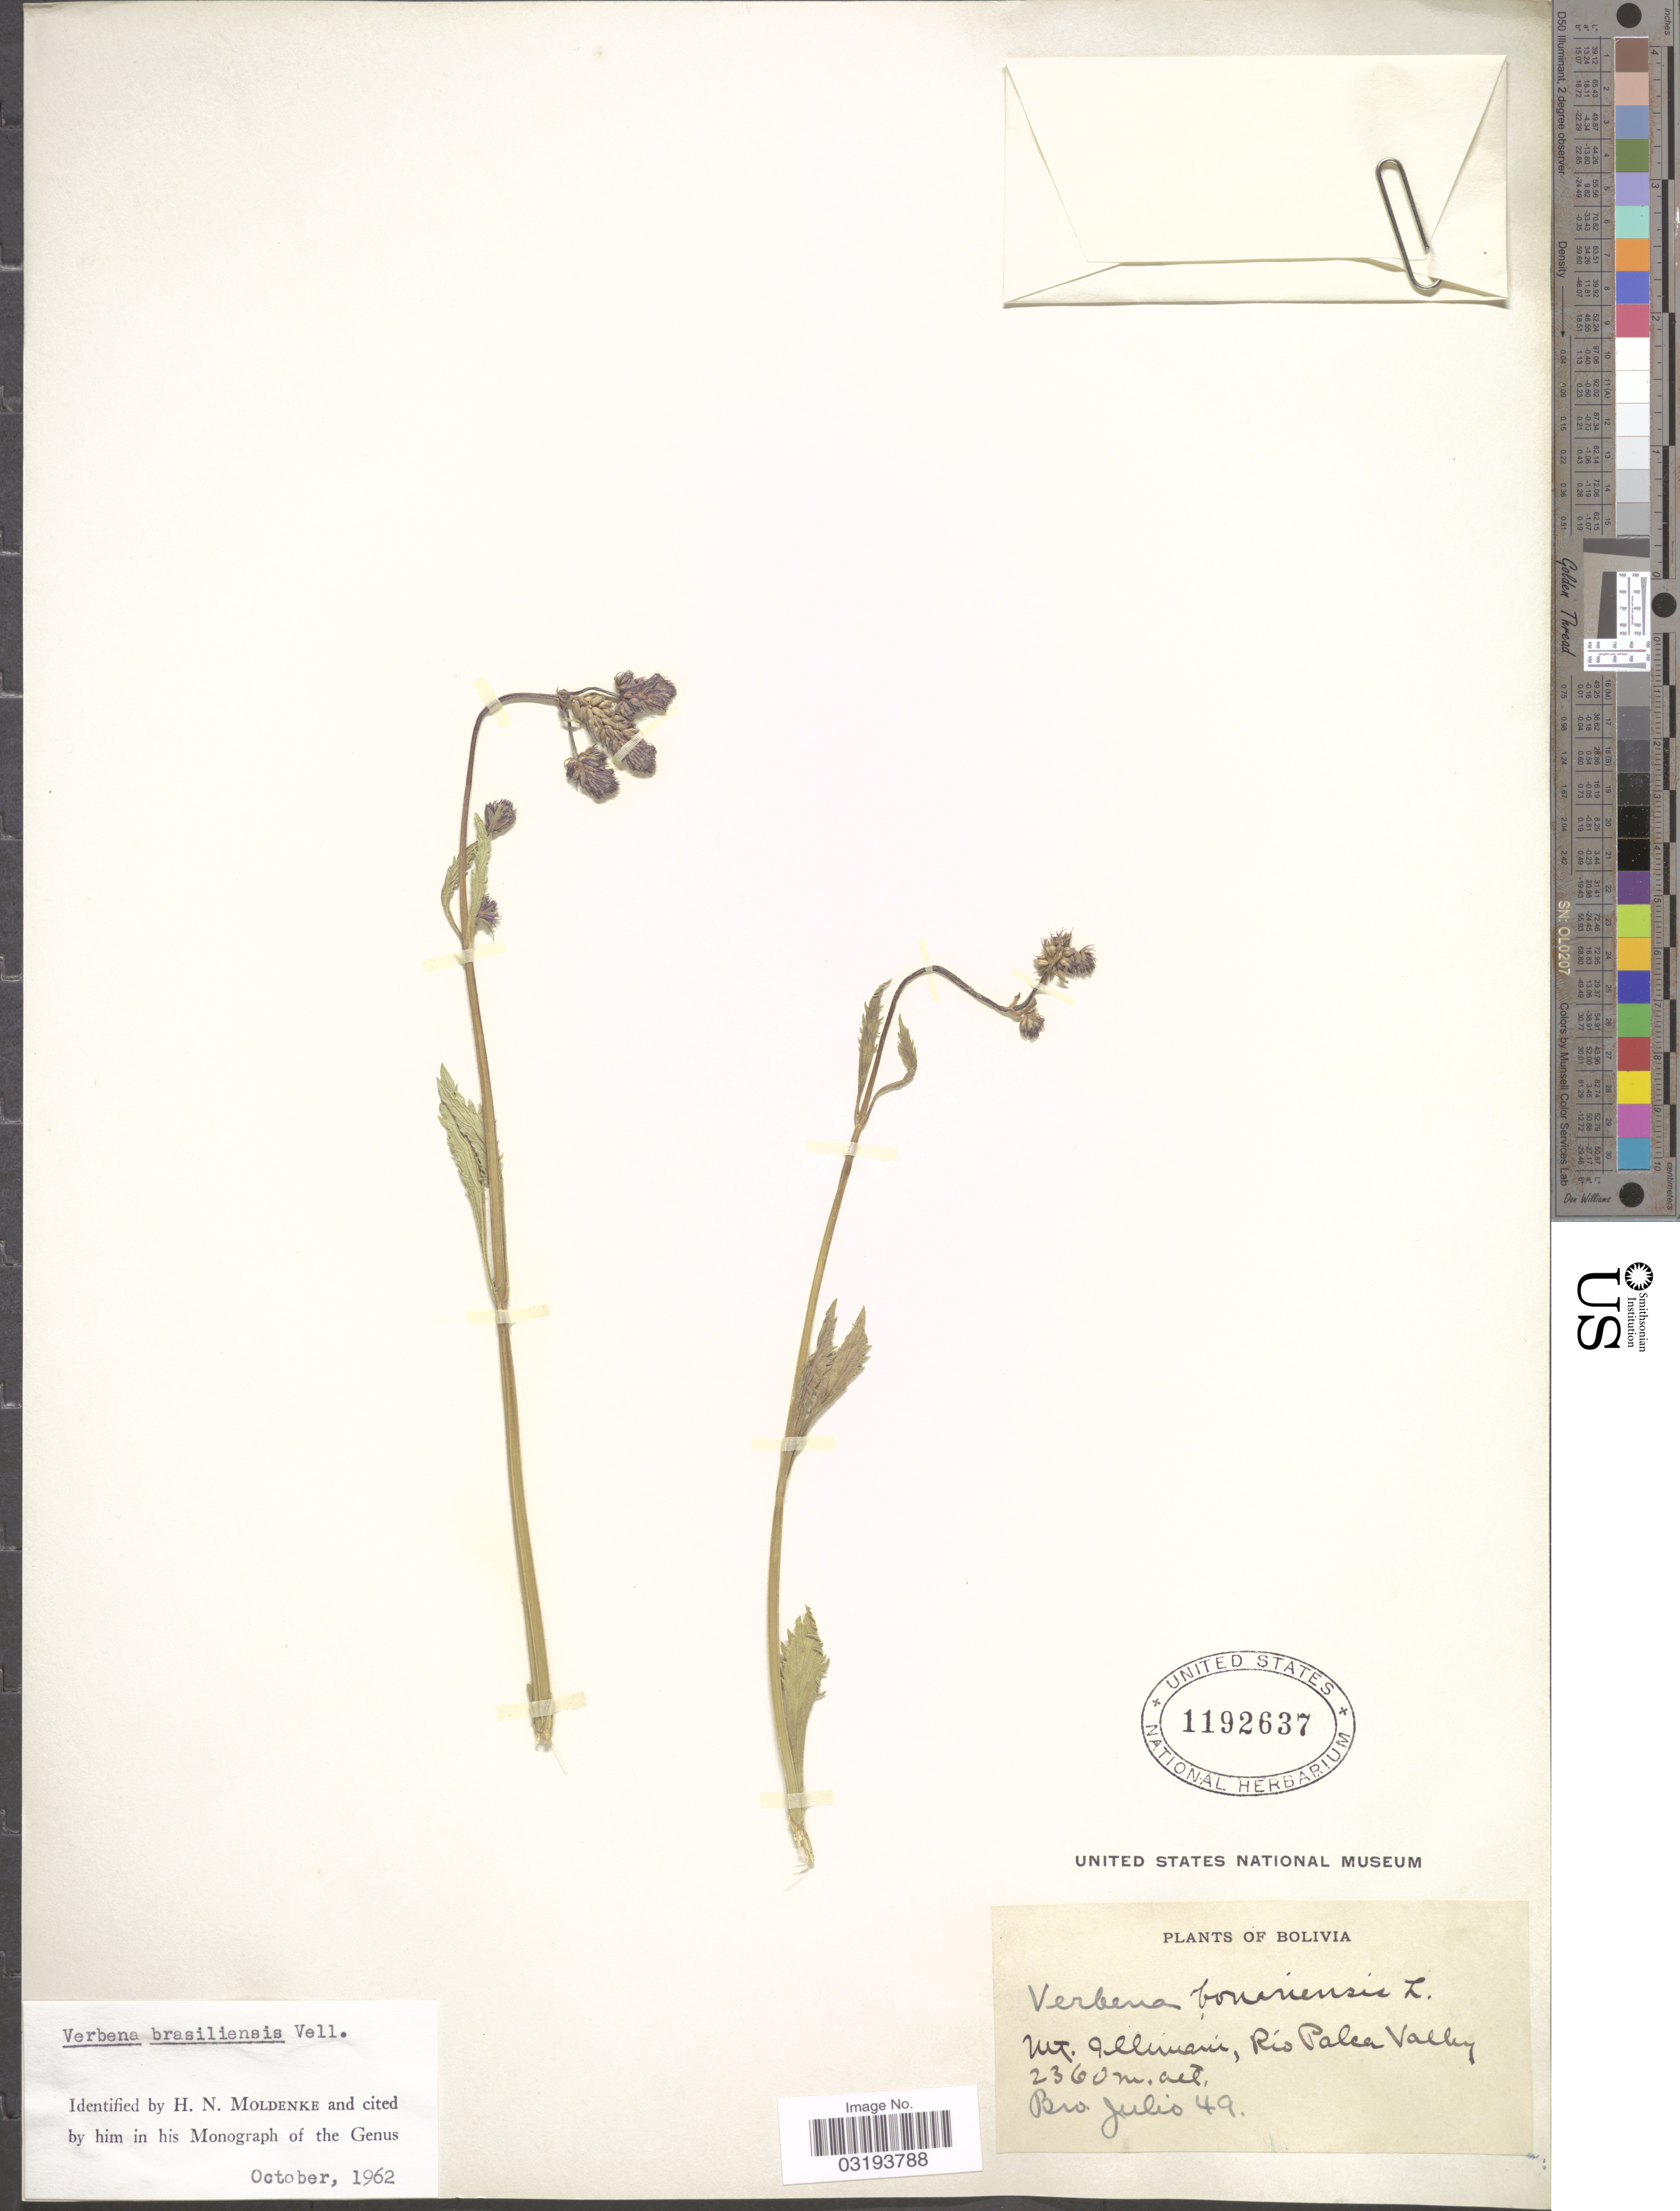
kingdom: Plantae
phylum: Tracheophyta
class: Magnoliopsida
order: Lamiales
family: Verbenaceae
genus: Verbena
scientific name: Verbena litoralis var. brevibracteata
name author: (Kuntze) N. O'Leary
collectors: Bro. Julio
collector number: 49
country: Bolivia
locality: Mt. Illimani, Rio Palca Valley.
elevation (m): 2360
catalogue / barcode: US 1192637